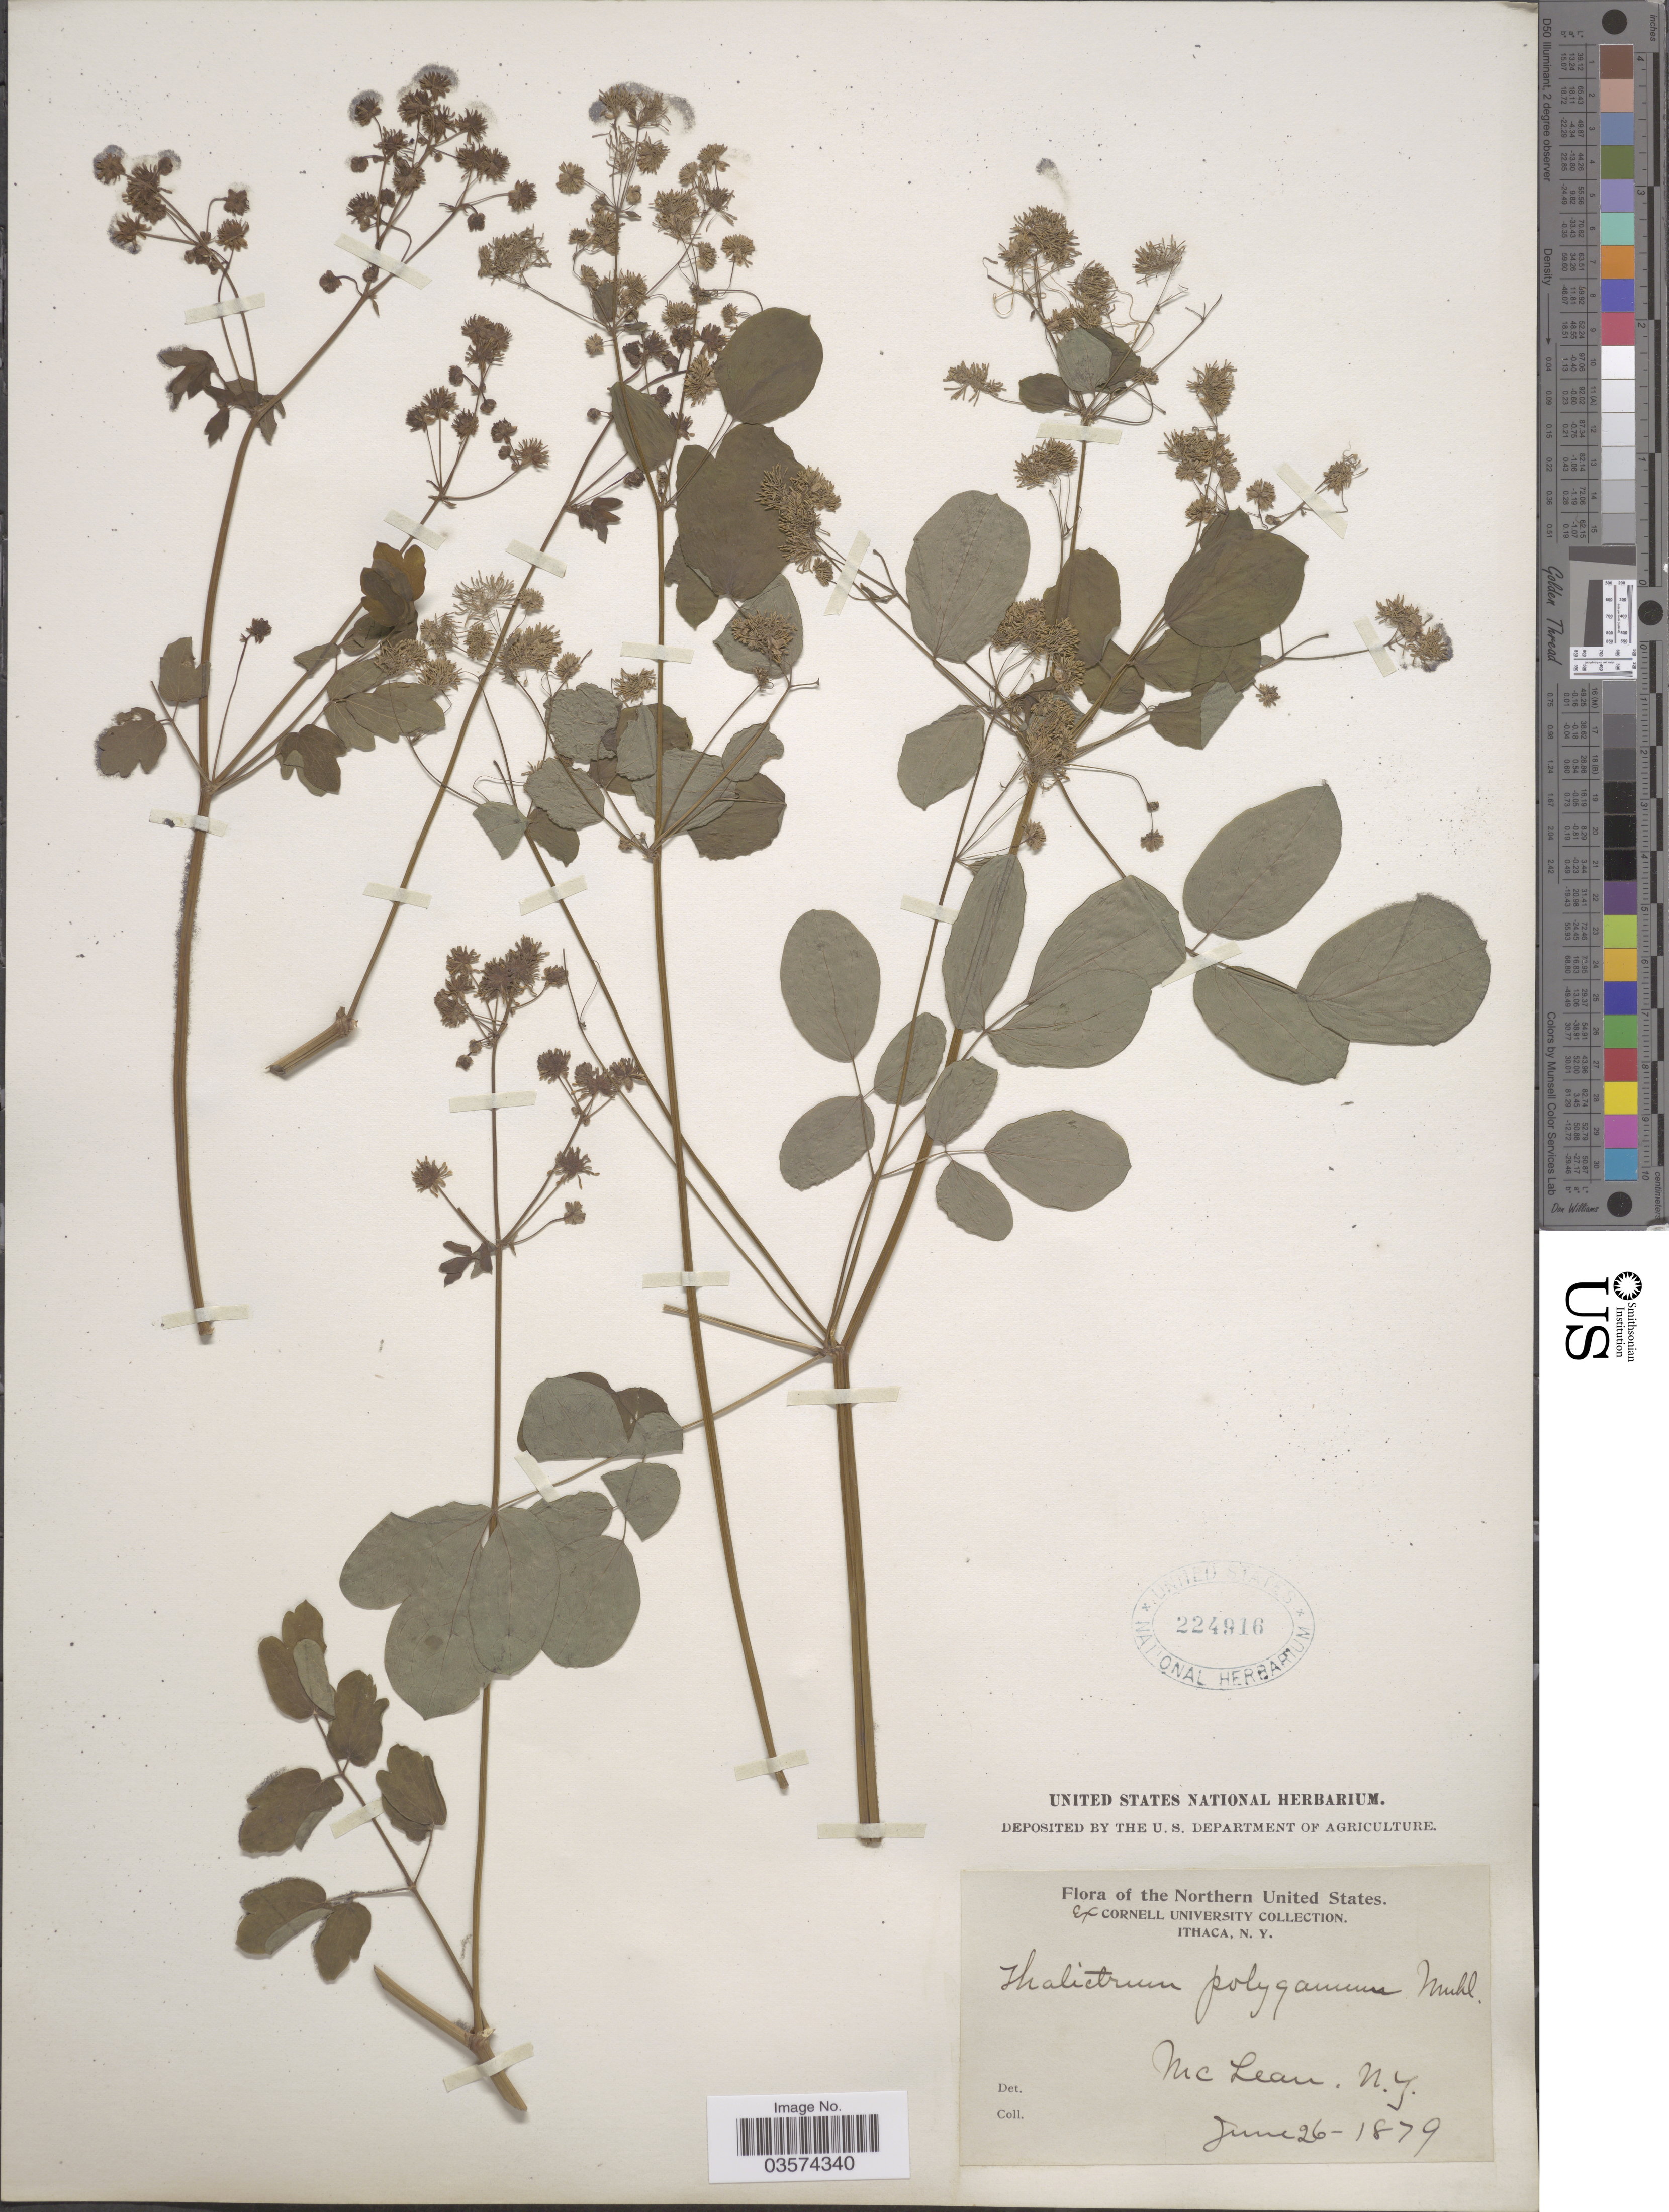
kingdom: Plantae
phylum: Tracheophyta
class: Magnoliopsida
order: Ranunculales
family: Ranunculaceae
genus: Thalictrum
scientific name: Thalictrum pubescens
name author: Pursh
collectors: Cornell University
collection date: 1879-06-26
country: United States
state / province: New York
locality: Northern United States. Mc Lean.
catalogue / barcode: US 224916